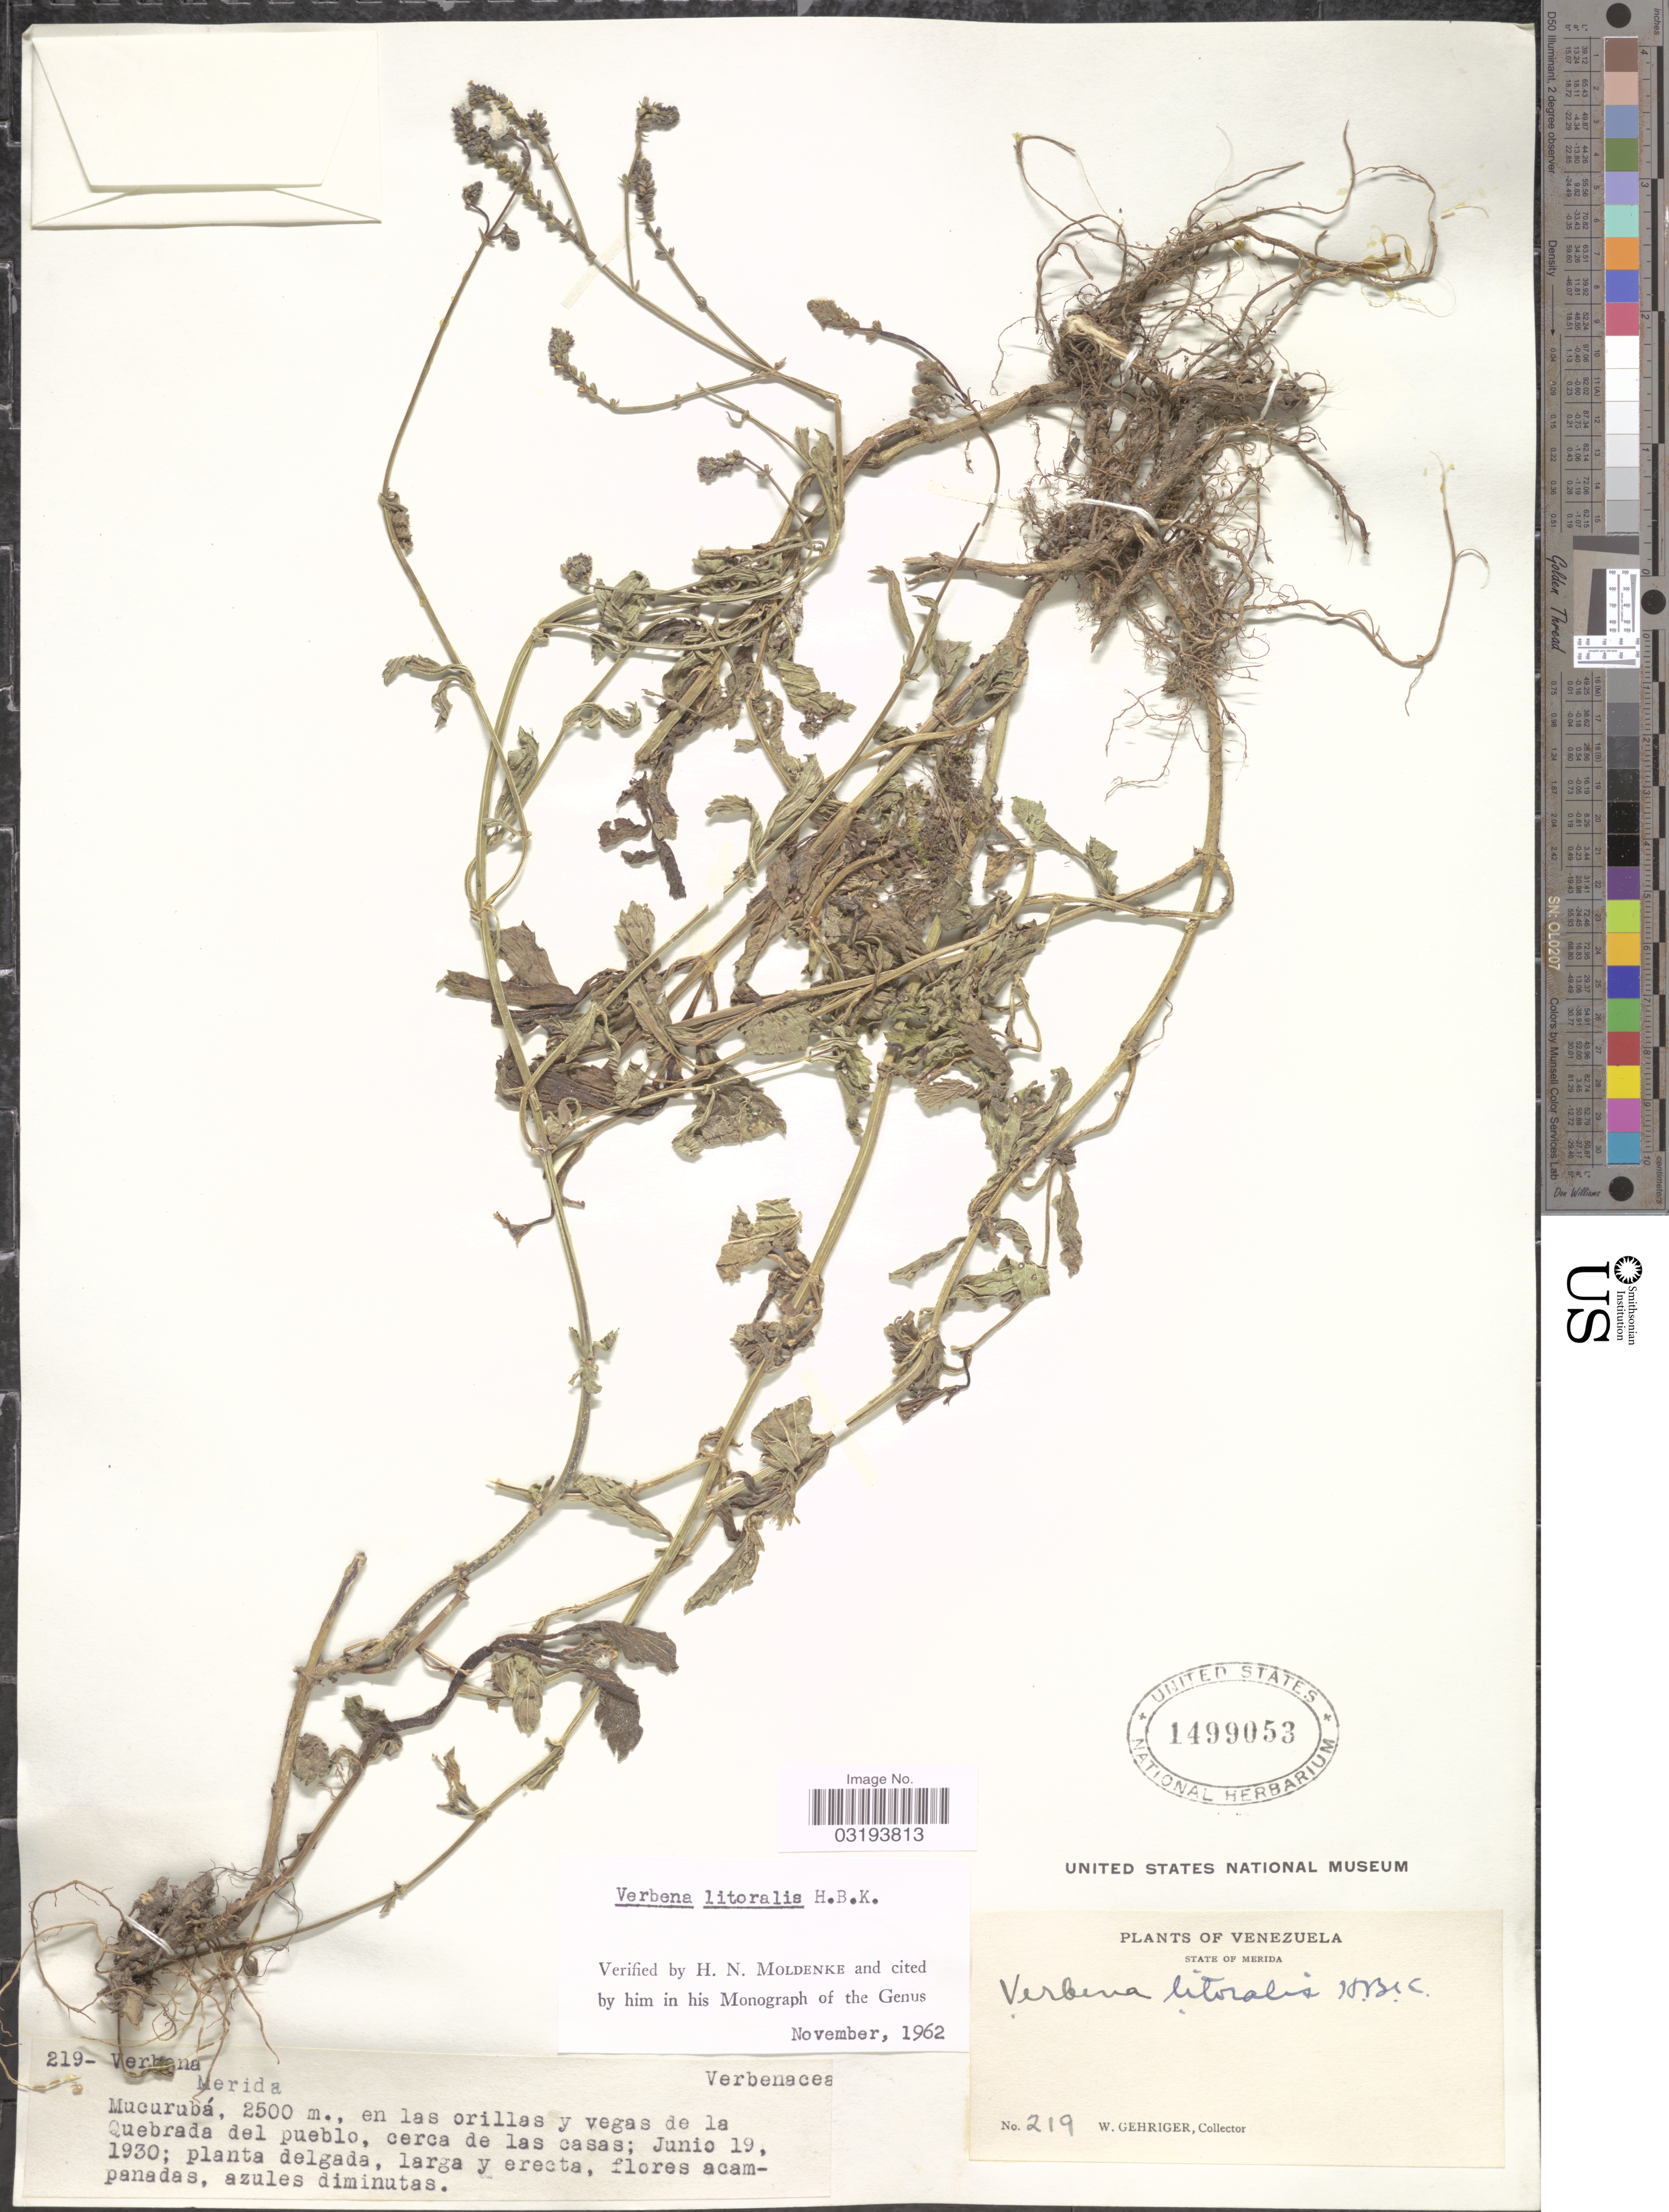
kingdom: Plantae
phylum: Tracheophyta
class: Magnoliopsida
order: Lamiales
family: Verbenaceae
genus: Verbena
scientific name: Verbena litoralis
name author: Kunth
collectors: W. Gehriger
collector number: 219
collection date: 1930-06-19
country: Venezuela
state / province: Mérida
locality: Mucurubá, en las orillas y vegas de la Quebrada del pueblo, cerca de las casas.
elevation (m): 2500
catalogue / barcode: US 1499053